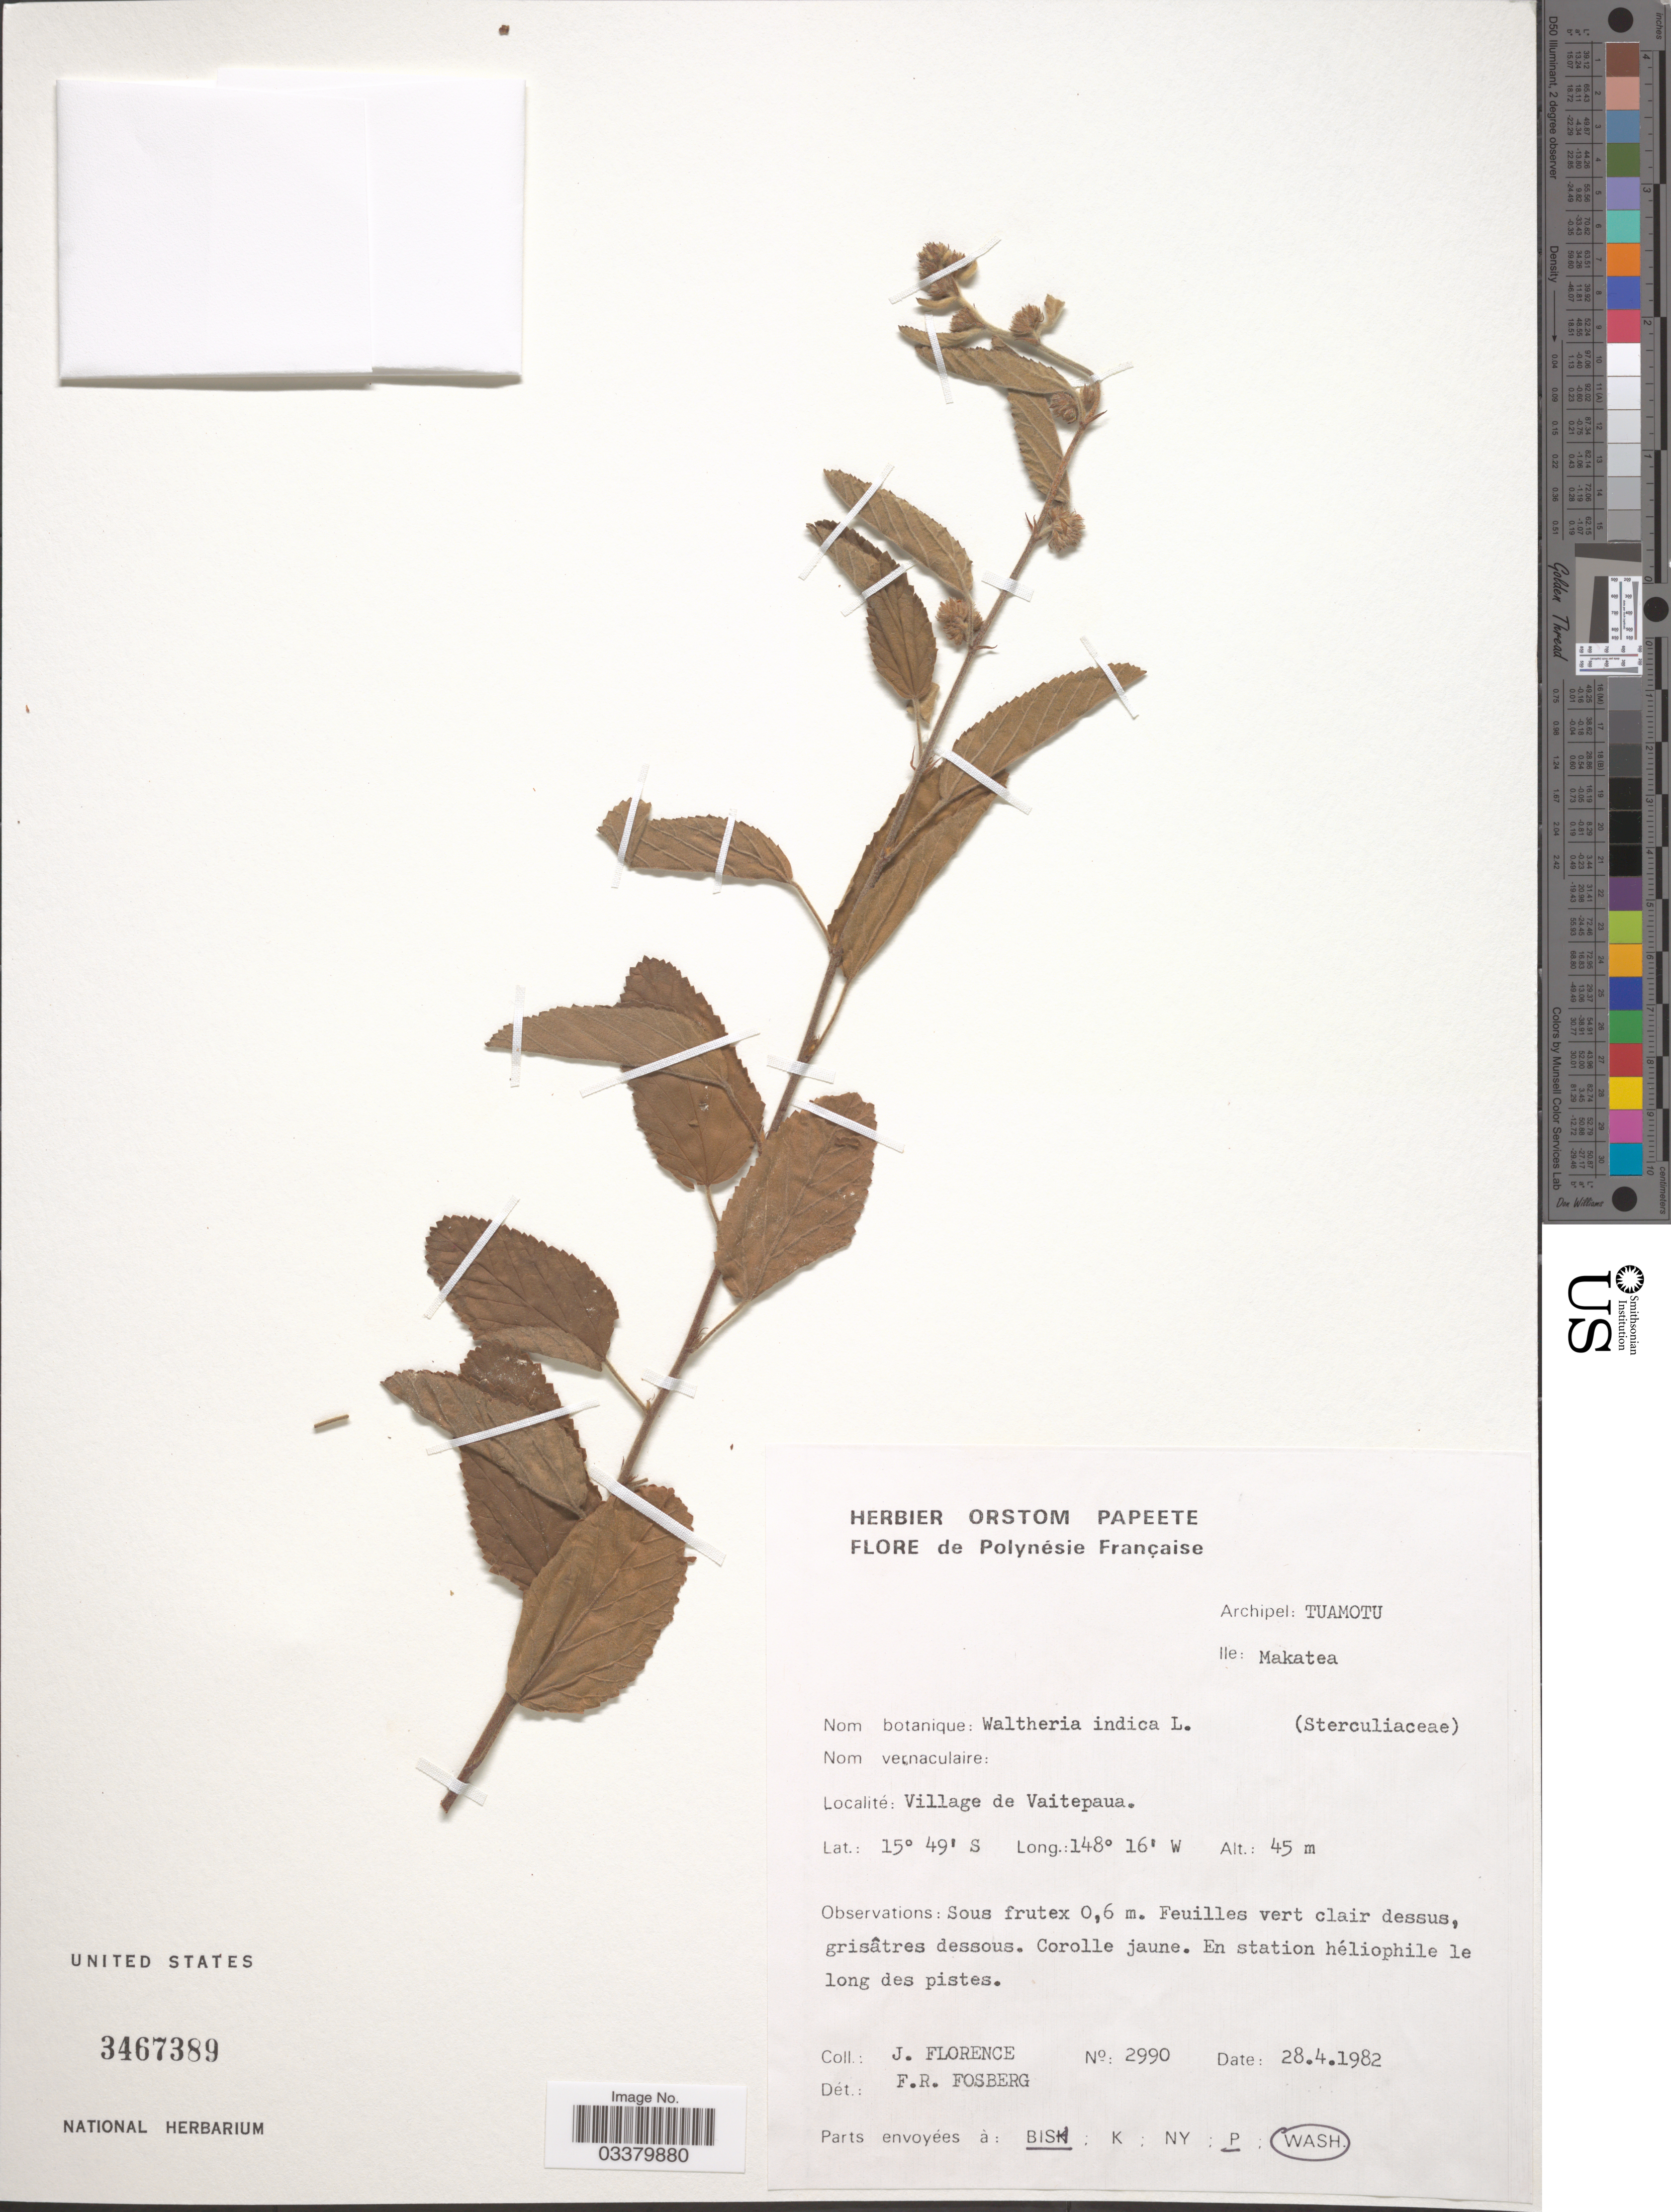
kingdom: Plantae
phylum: Tracheophyta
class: Magnoliopsida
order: Malvales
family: Malvaceae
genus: Waltheria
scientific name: Waltheria indica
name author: L.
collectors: J. Florence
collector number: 2990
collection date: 1982-04-28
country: French Polynesia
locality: Archipel: Tuamotu, Ile: Makatea. Village de Vaitepaua.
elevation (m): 45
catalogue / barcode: US 3467389